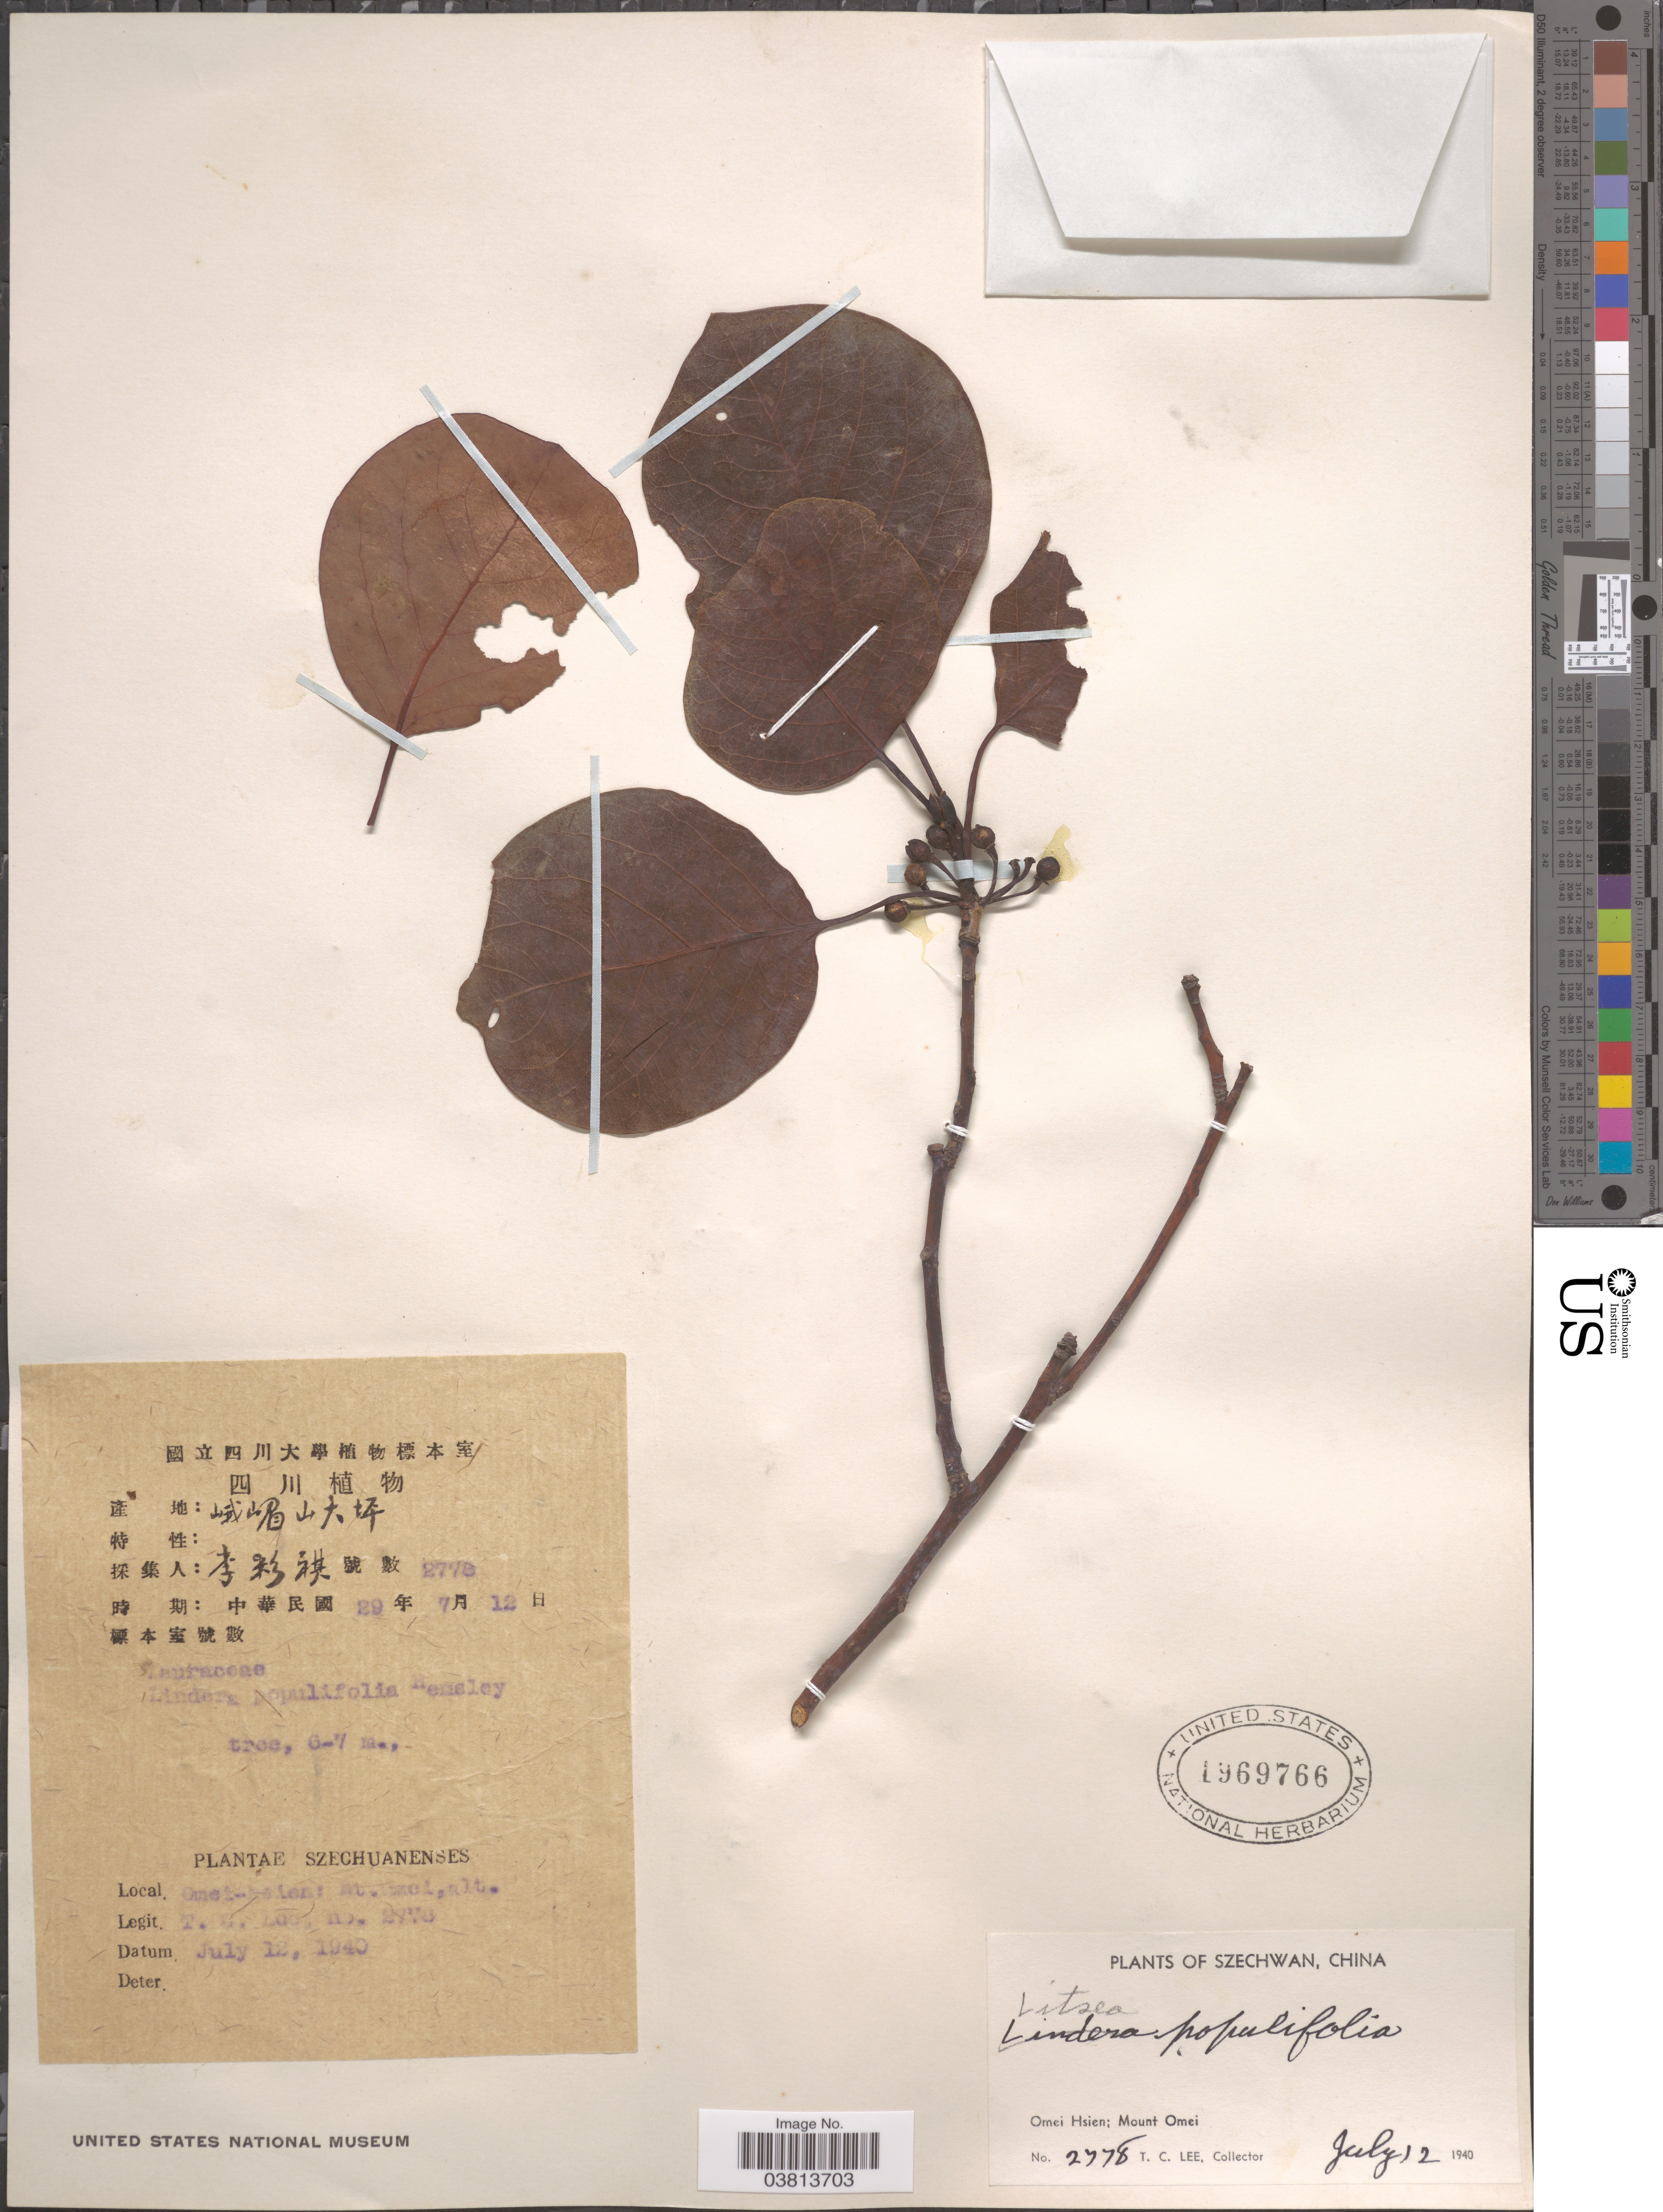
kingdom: Plantae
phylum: Tracheophyta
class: Magnoliopsida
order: Laurales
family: Lauraceae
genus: Litsea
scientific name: Litsea populifolia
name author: (Hemsl.) Gamble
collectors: T. Lee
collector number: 2778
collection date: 1940-07-12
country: China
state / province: Sichuan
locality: Szechwan. Omei Hsien; Mount Omei.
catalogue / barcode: US 1969766